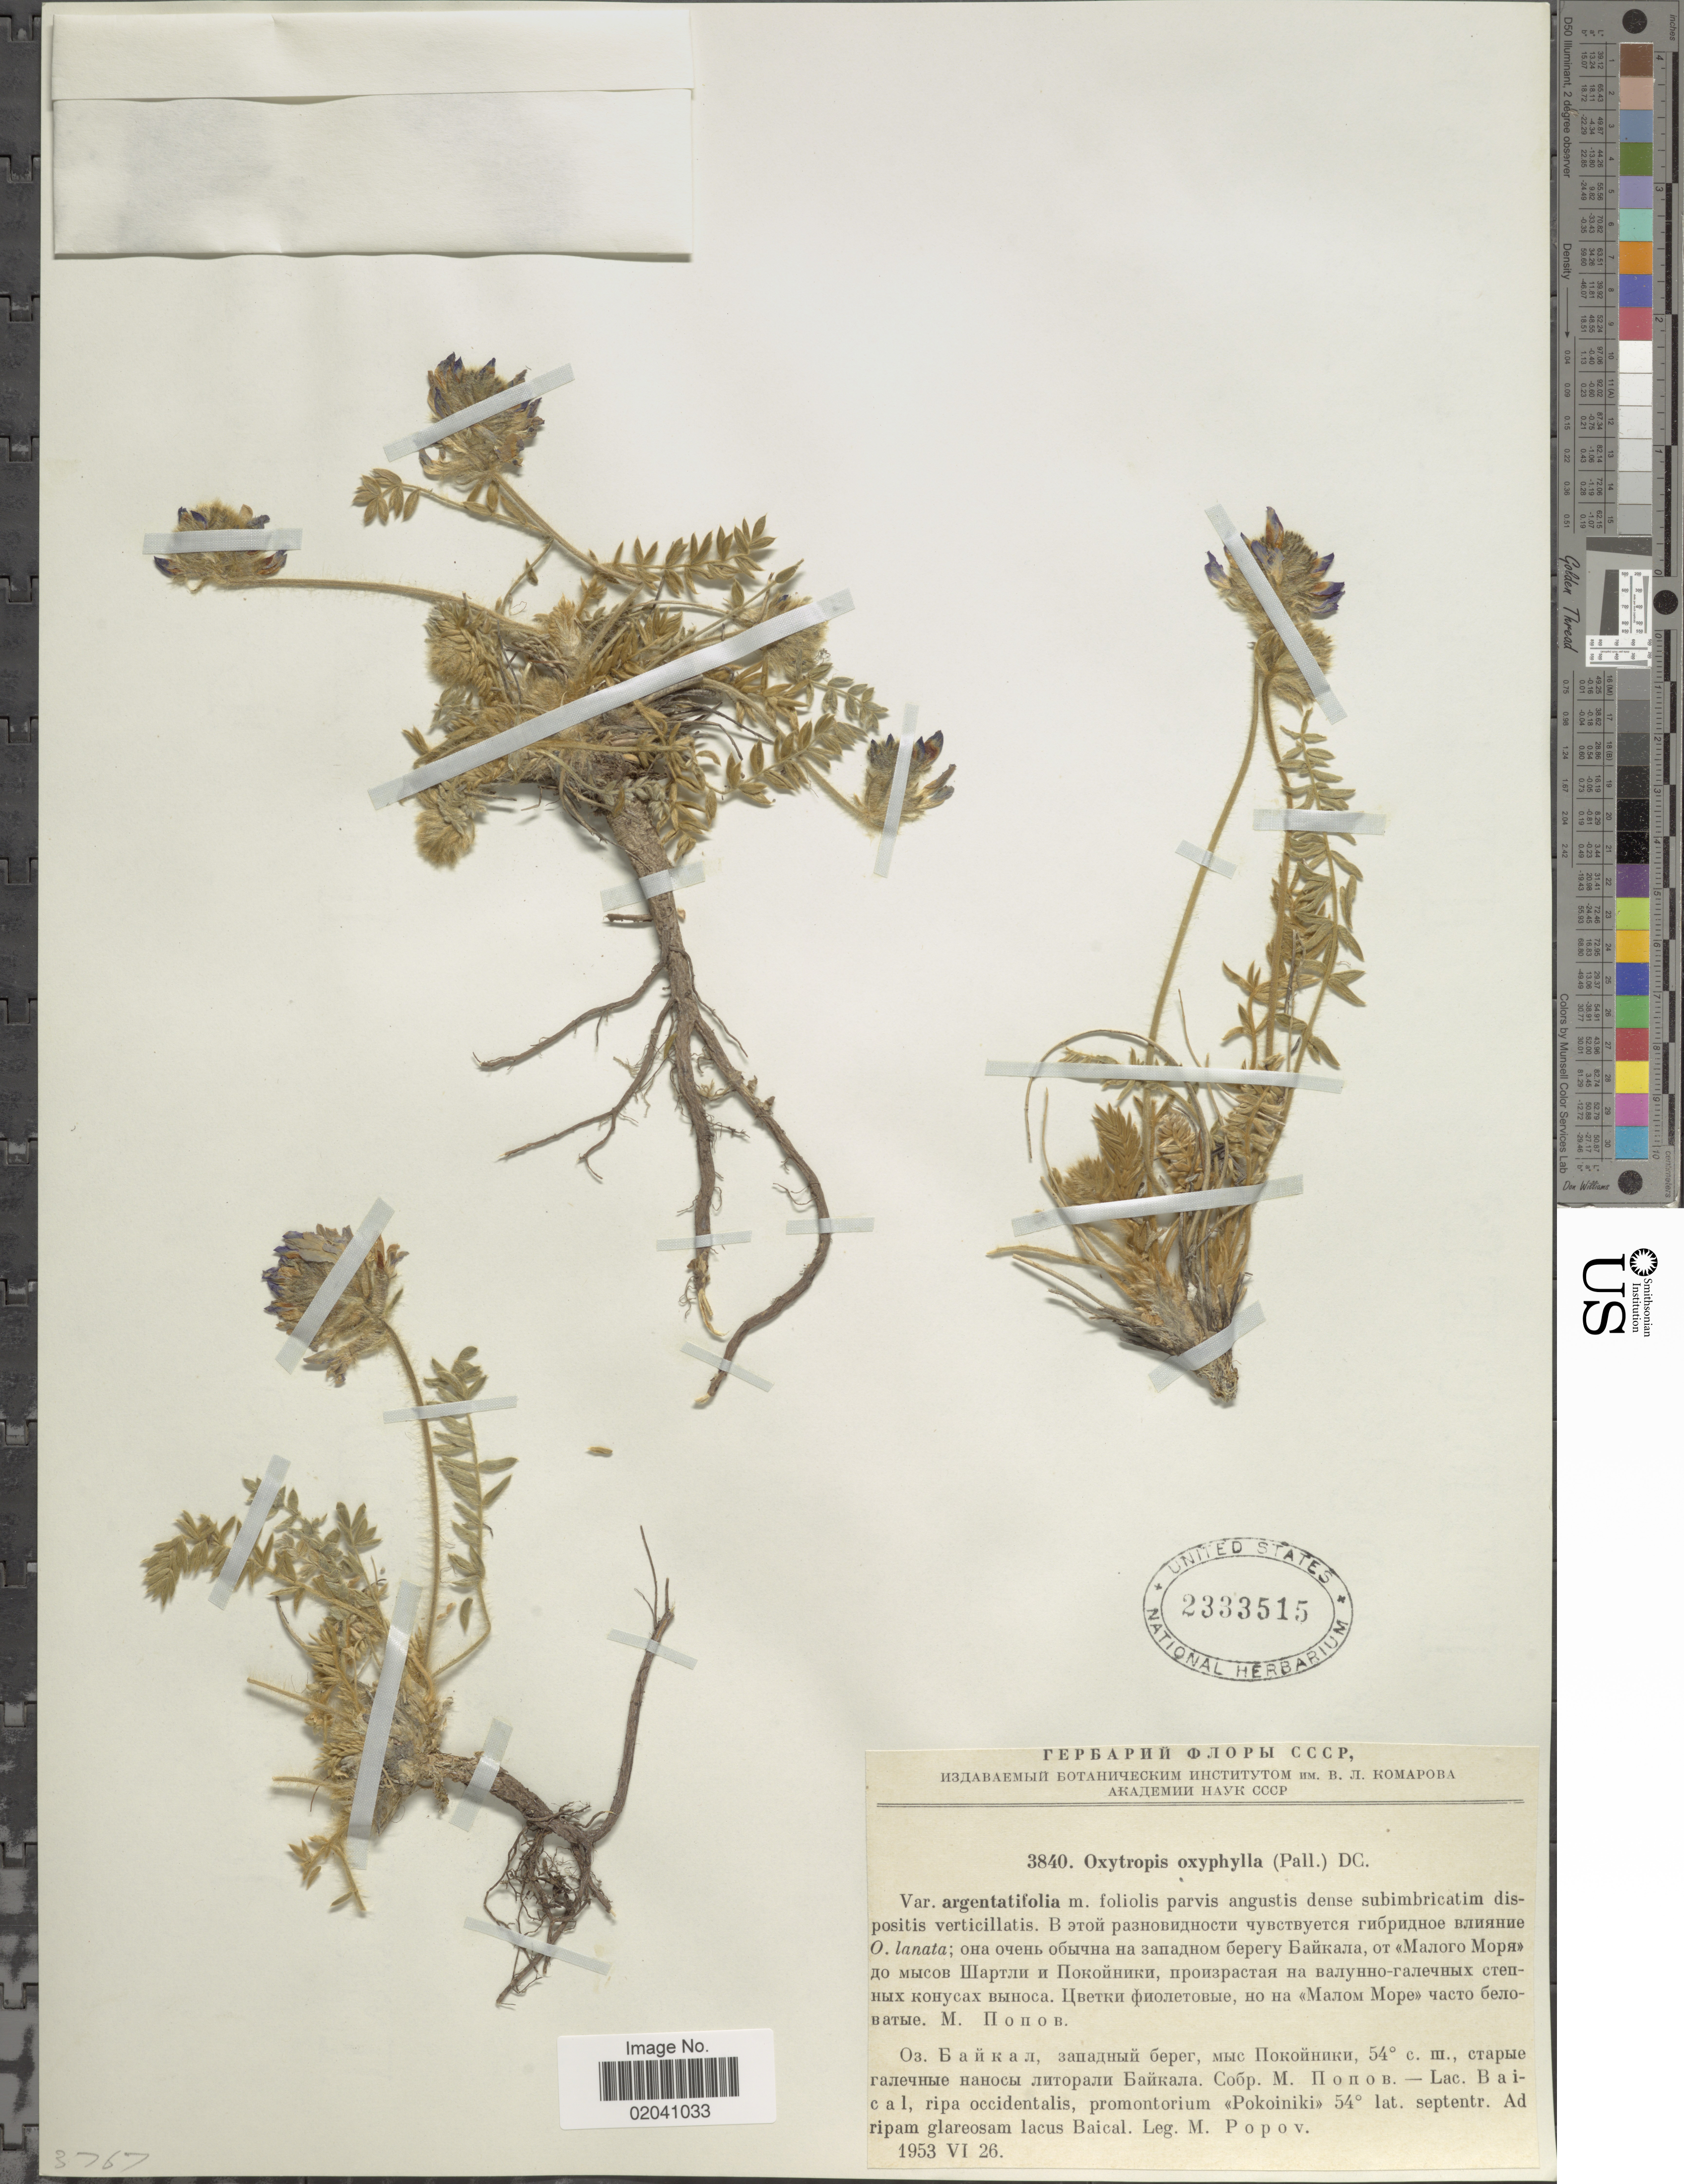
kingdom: Plantae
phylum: Tracheophyta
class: Magnoliopsida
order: Fabales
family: Fabaceae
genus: Oxytropis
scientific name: Oxytropis oxyphylla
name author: (Pall.) DC.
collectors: M. Popov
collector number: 3840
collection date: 1953-06-26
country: Russian Federation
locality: Bacail, ripa occidentalis, promontorium Pokoiniki, ad ripam glareosam lacus Baical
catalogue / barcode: US 2333515